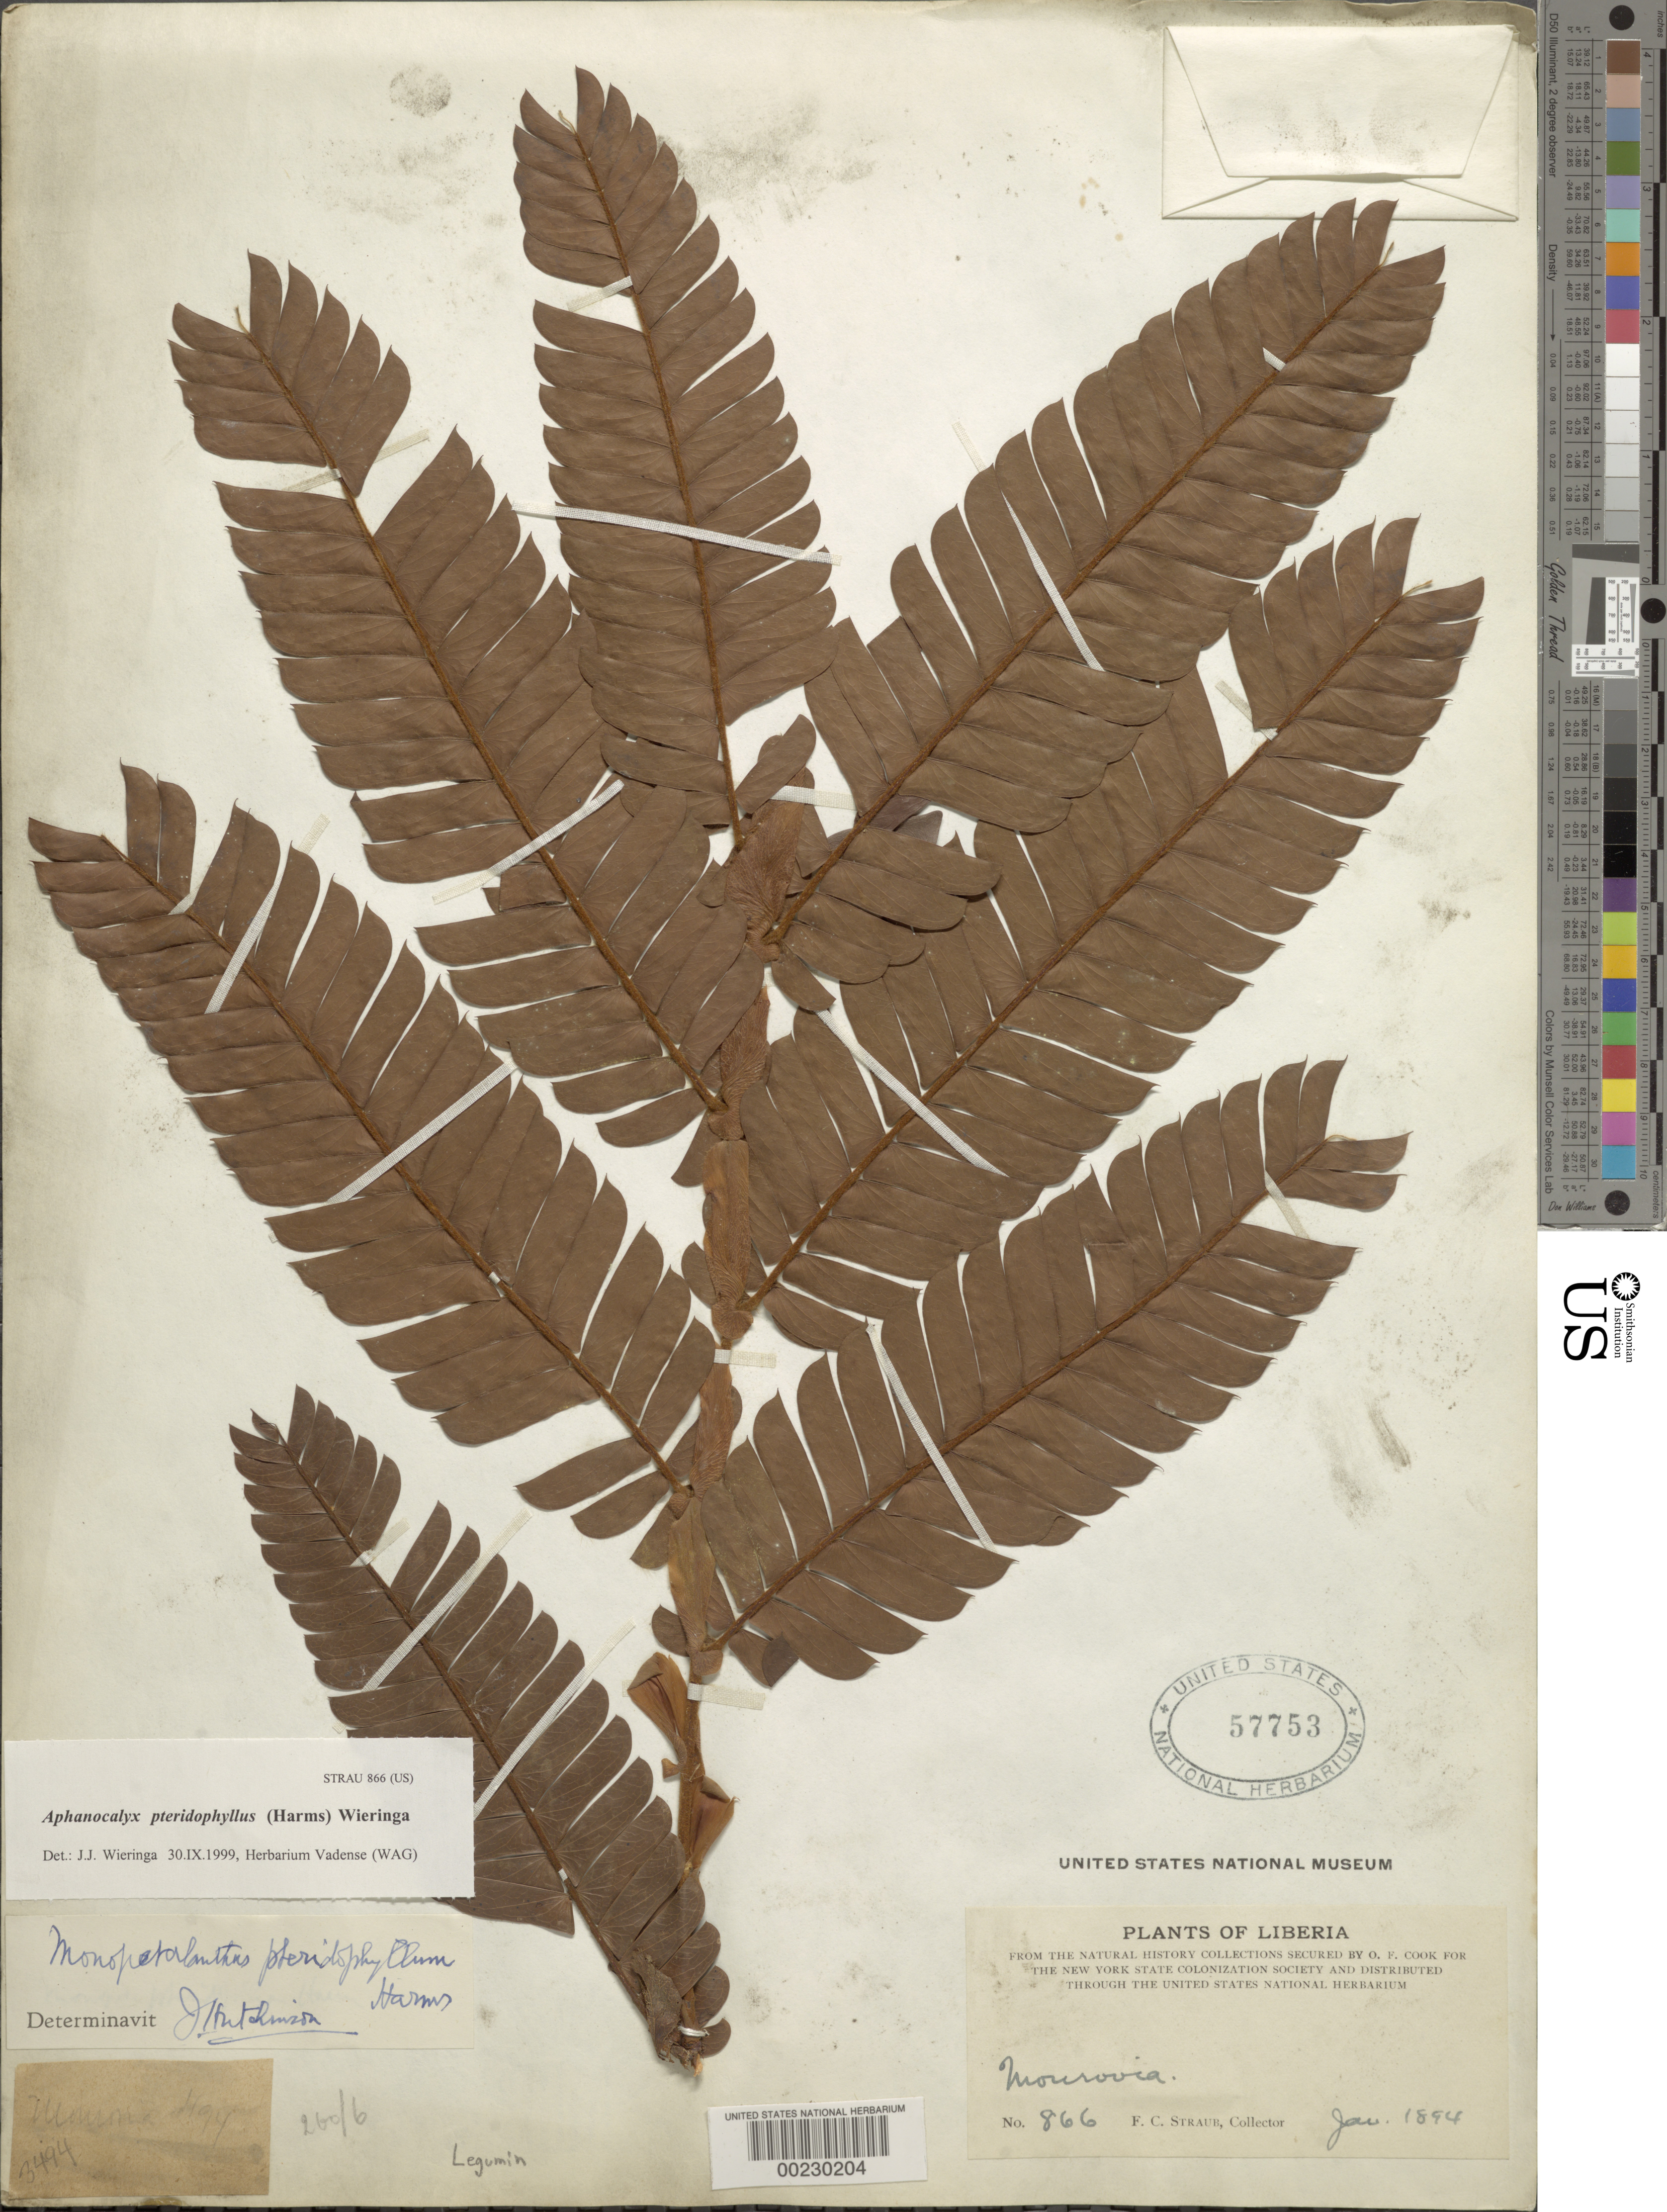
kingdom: Plantae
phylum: Tracheophyta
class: Magnoliopsida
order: Fabales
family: Fabaceae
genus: Aphanocalyx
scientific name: Aphanocalyx pteridophyllus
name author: (Harms) Wieringa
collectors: F. Straub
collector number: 866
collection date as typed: Jan 1894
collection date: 1894-01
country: Liberia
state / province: Montserrado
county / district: Monrovia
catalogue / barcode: US 57753